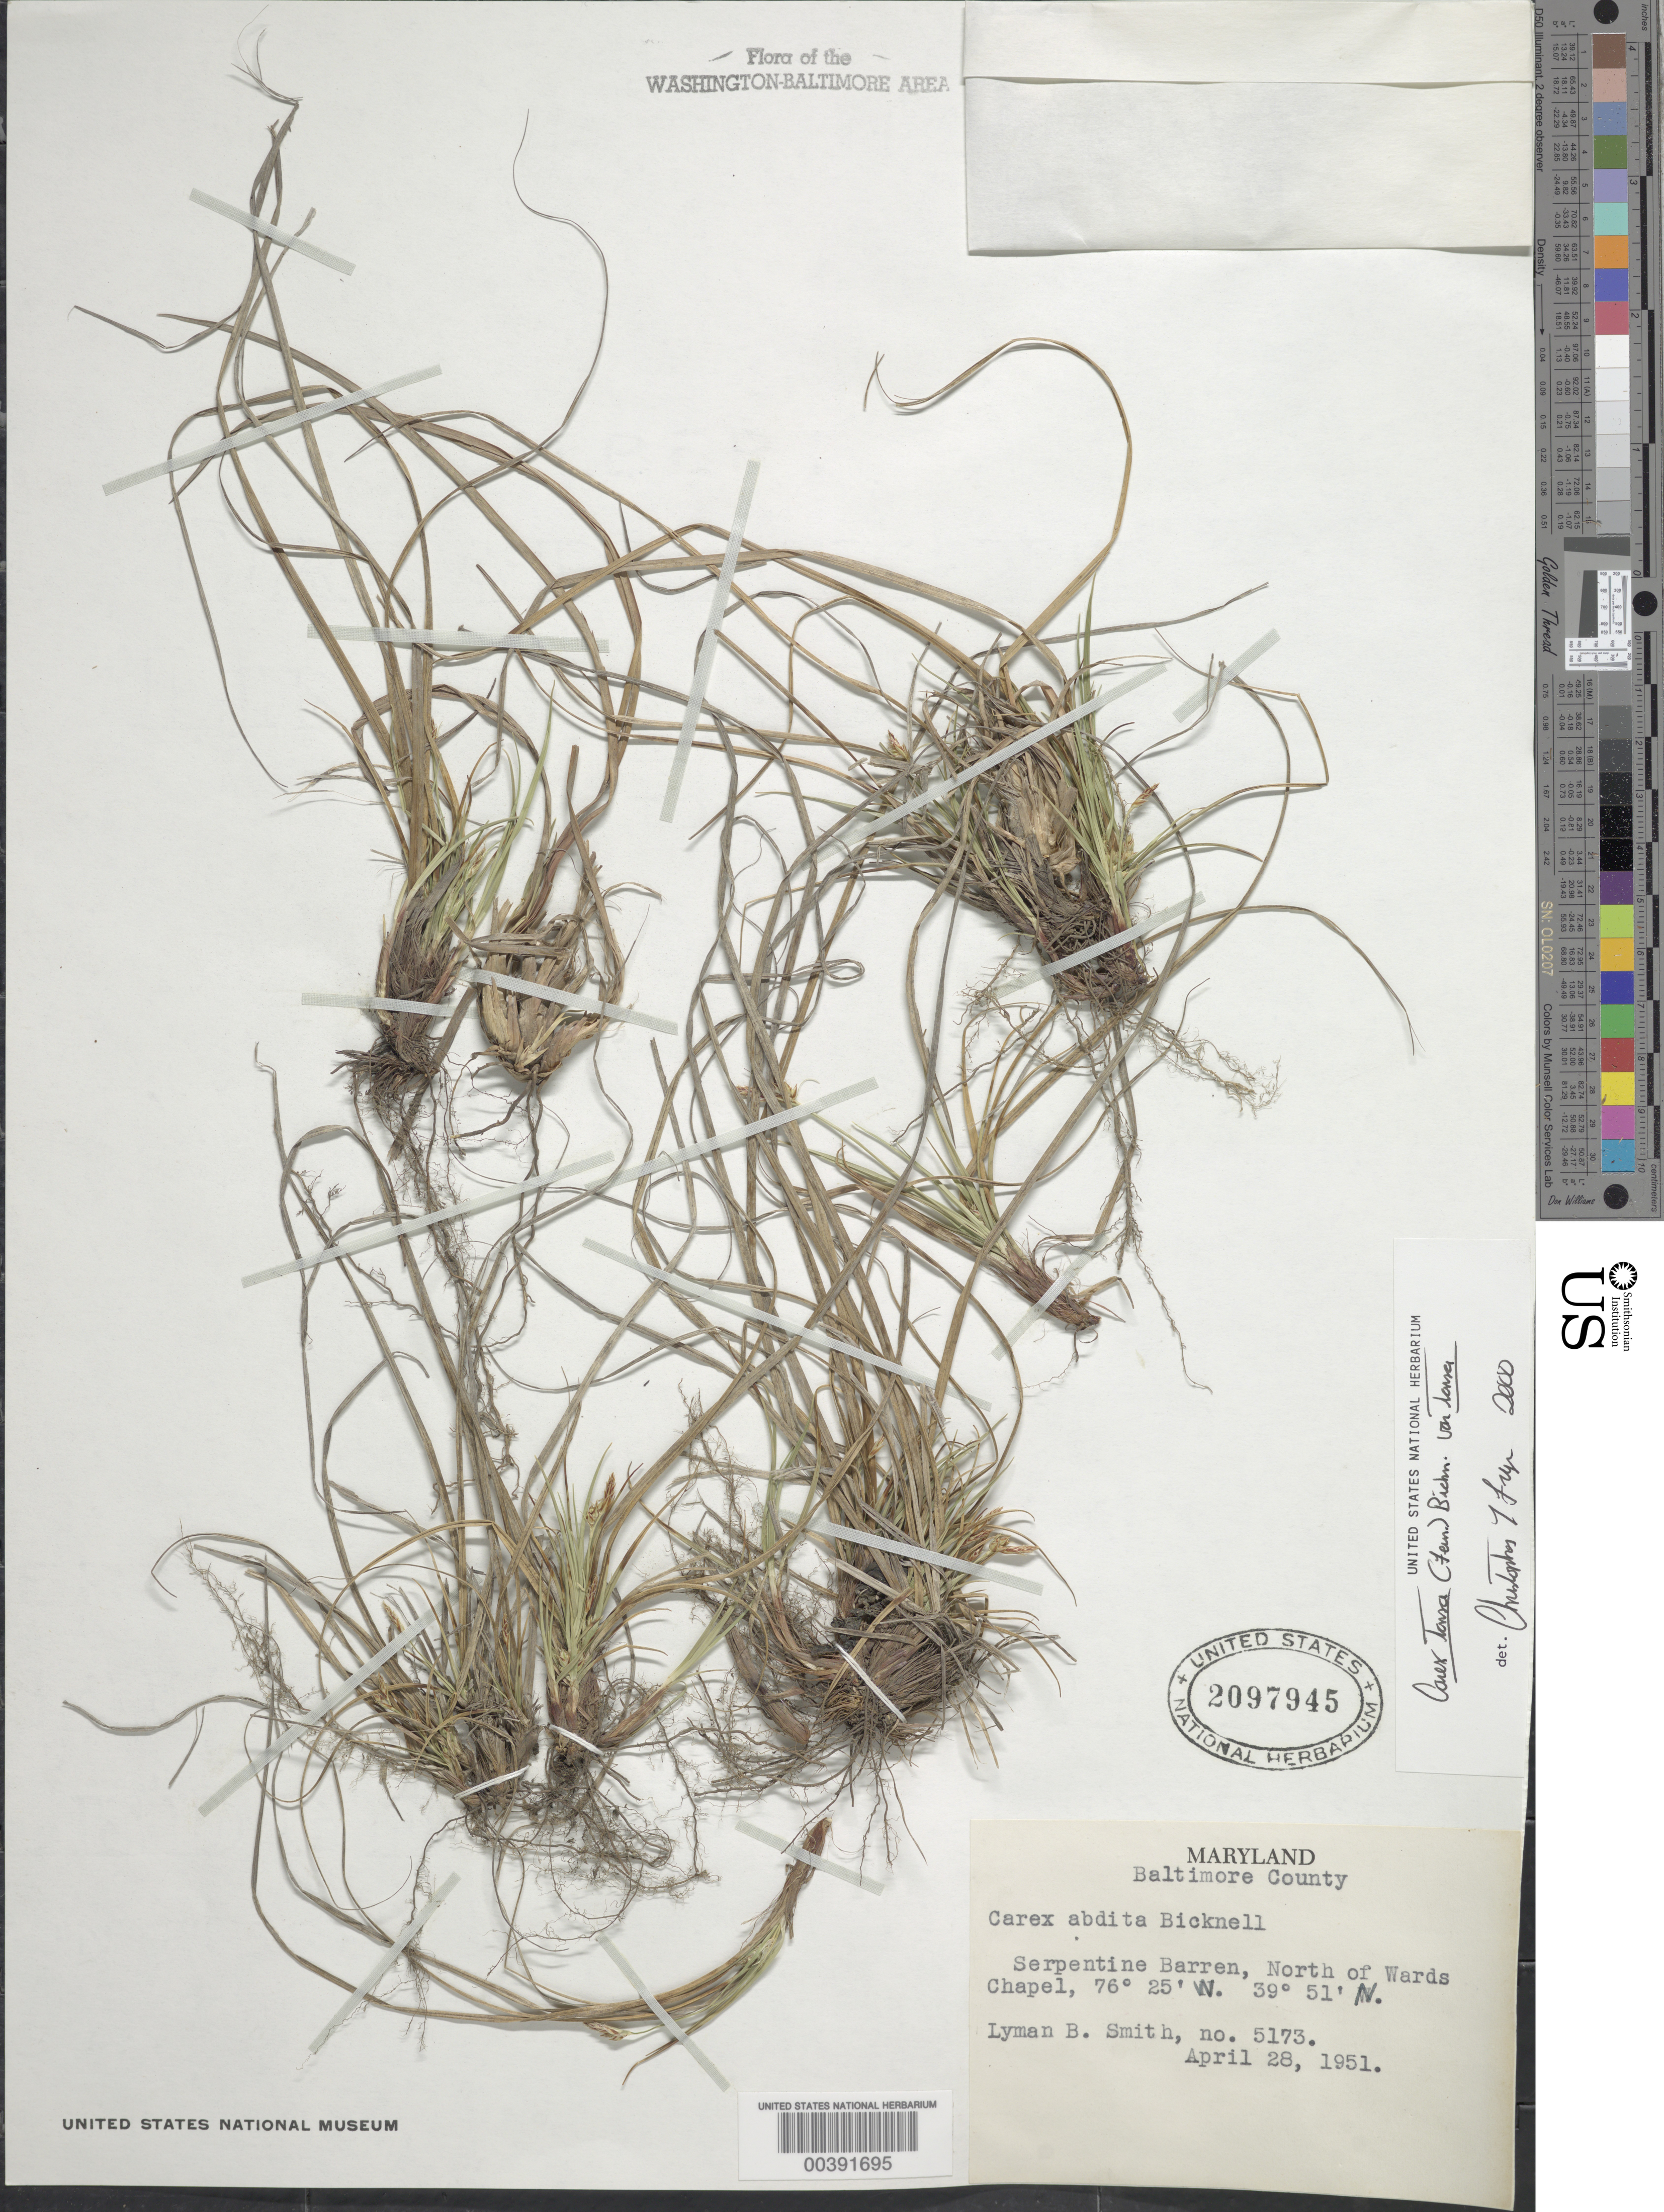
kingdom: Plantae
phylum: Tracheophyta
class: Liliopsida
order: Poales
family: Cyperaceae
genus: Carex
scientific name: Carex tonsa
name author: (Fernald) E.P. Bicknell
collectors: L. Smith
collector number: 5173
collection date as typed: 28 Apr 1951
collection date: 1951-04-28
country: United States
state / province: Maryland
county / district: Baltimore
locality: Serpentine Barren, north of Wards Chapel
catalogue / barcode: US 2097945